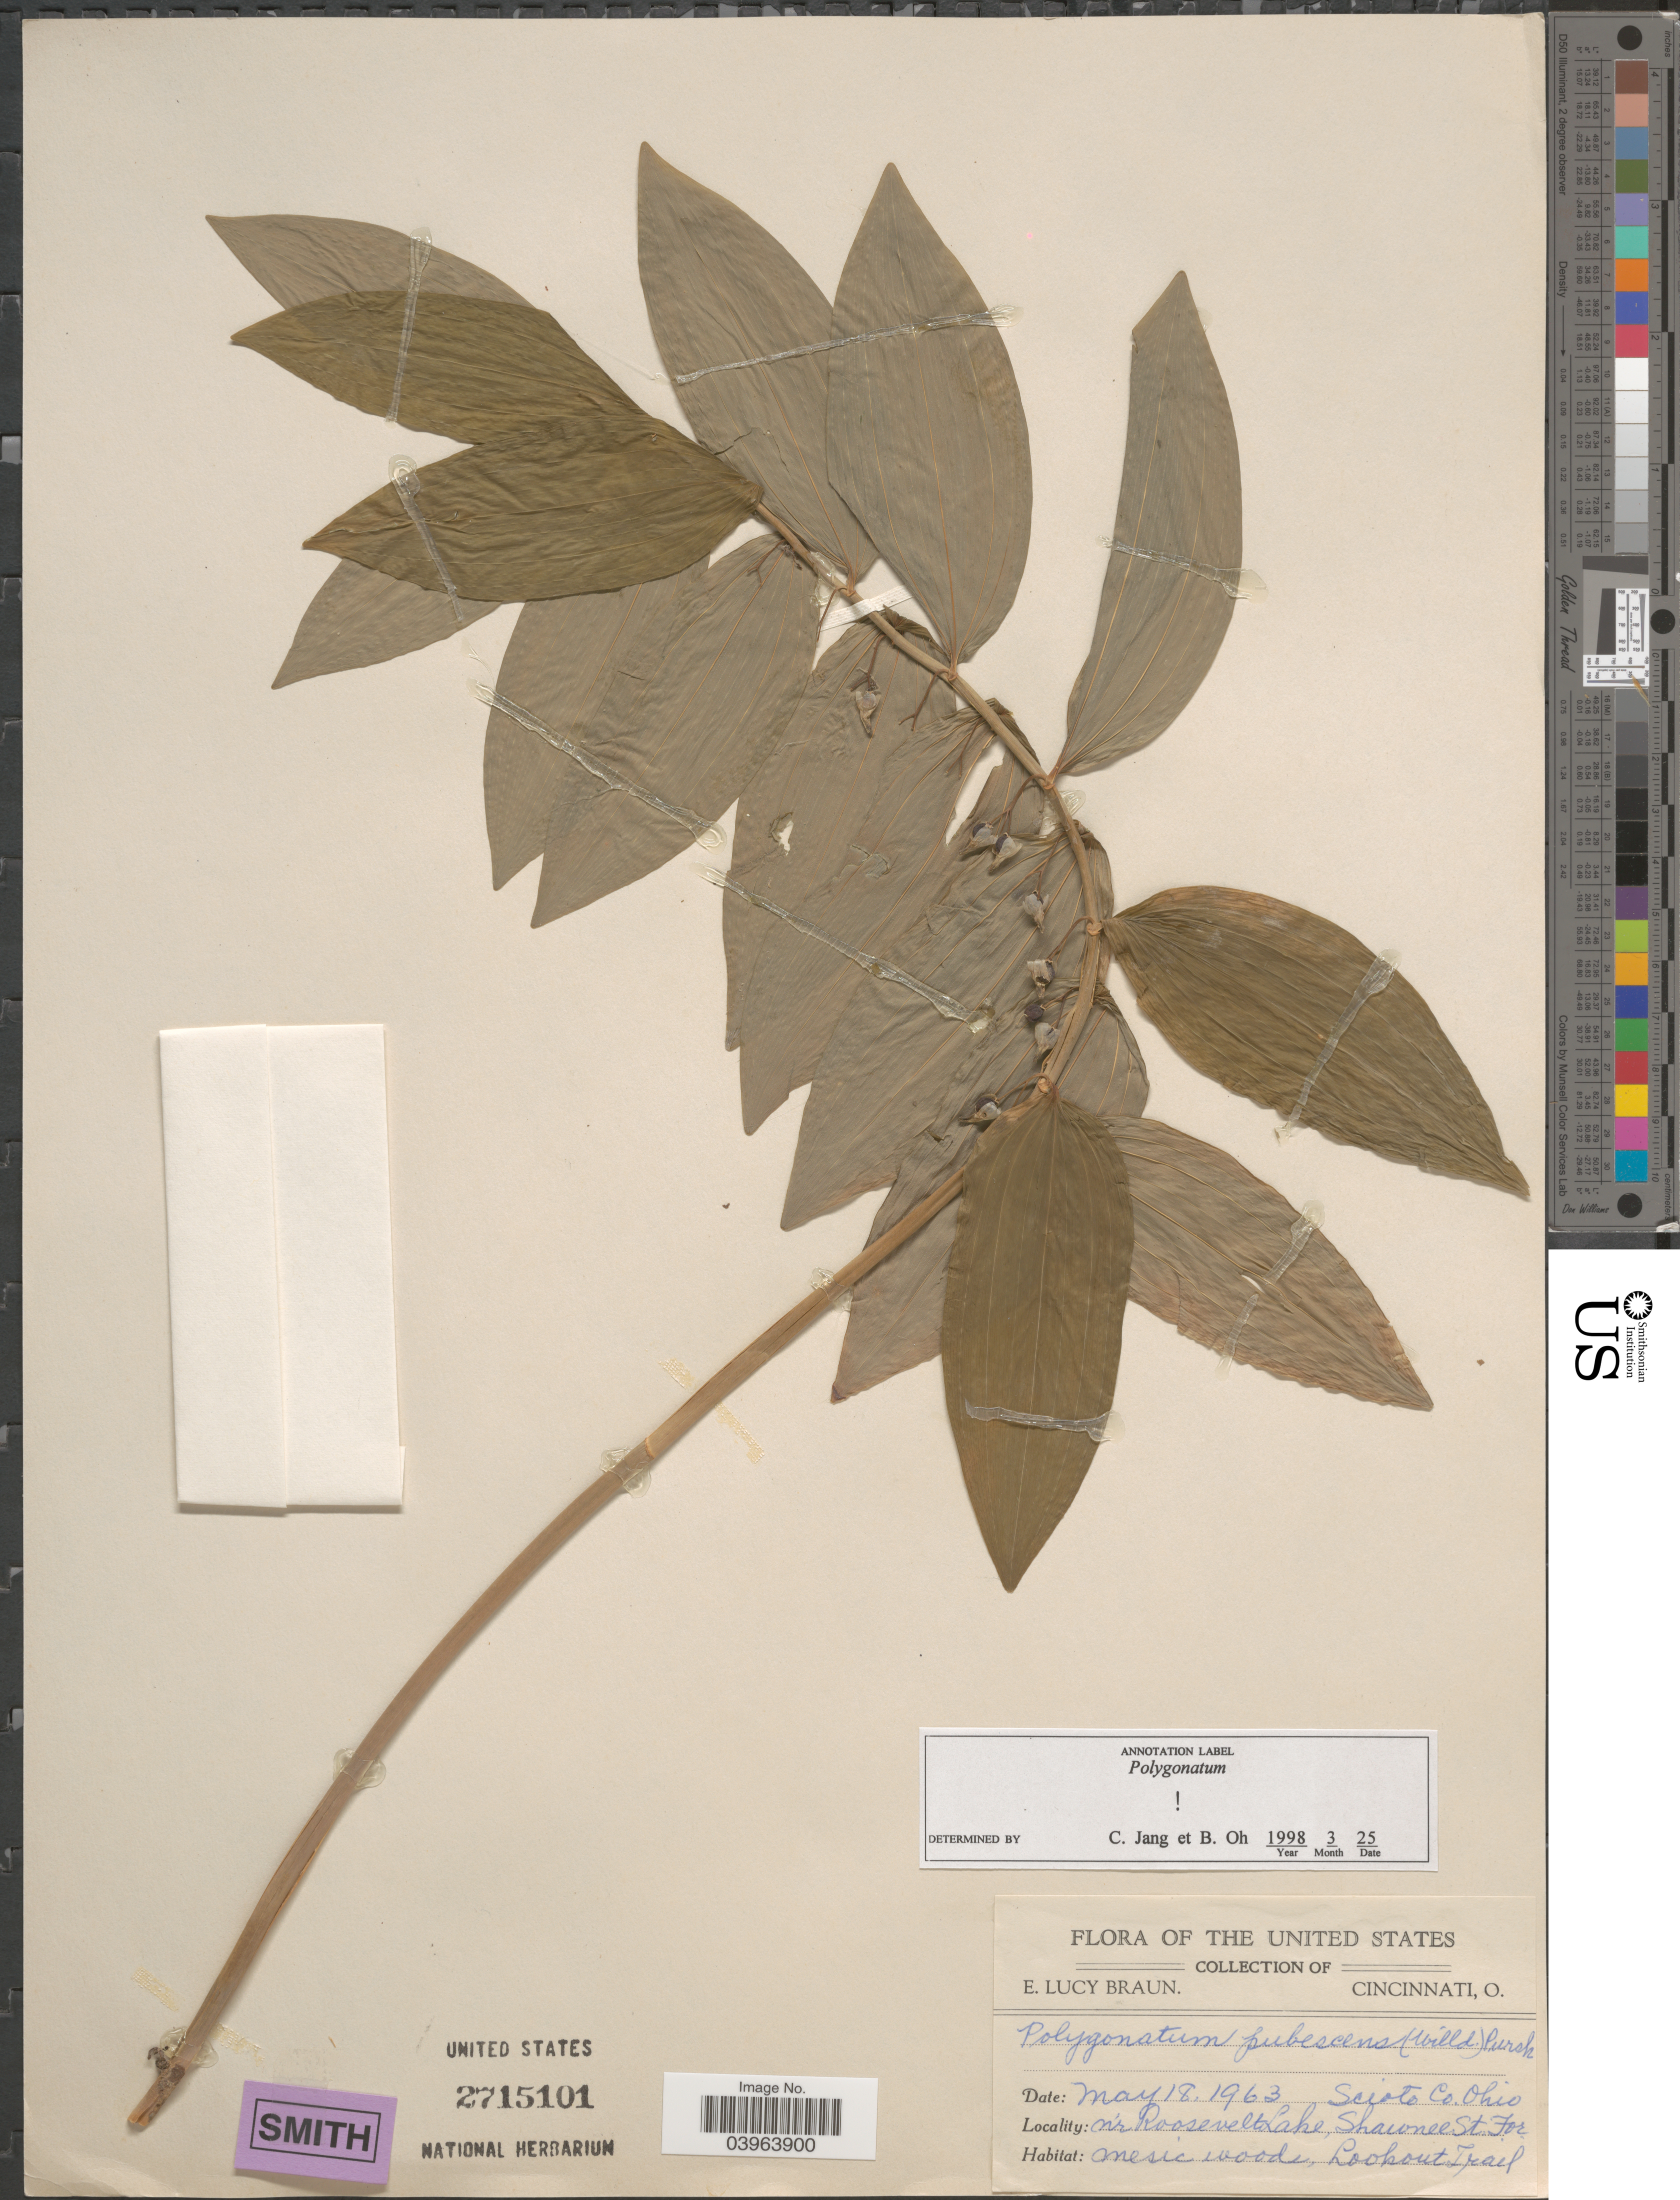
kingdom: Plantae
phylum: Tracheophyta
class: Liliopsida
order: Asparagales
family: Asparagaceae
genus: Polygonatum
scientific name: Polygonatum pubescens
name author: (Willd.) Pursh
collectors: E. L. Braun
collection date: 1963-05-18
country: United States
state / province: Ohio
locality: Scioto Co. Nr Roosevelt Lake, Shawnee St. For. Lookout Trail.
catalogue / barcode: US 2715101